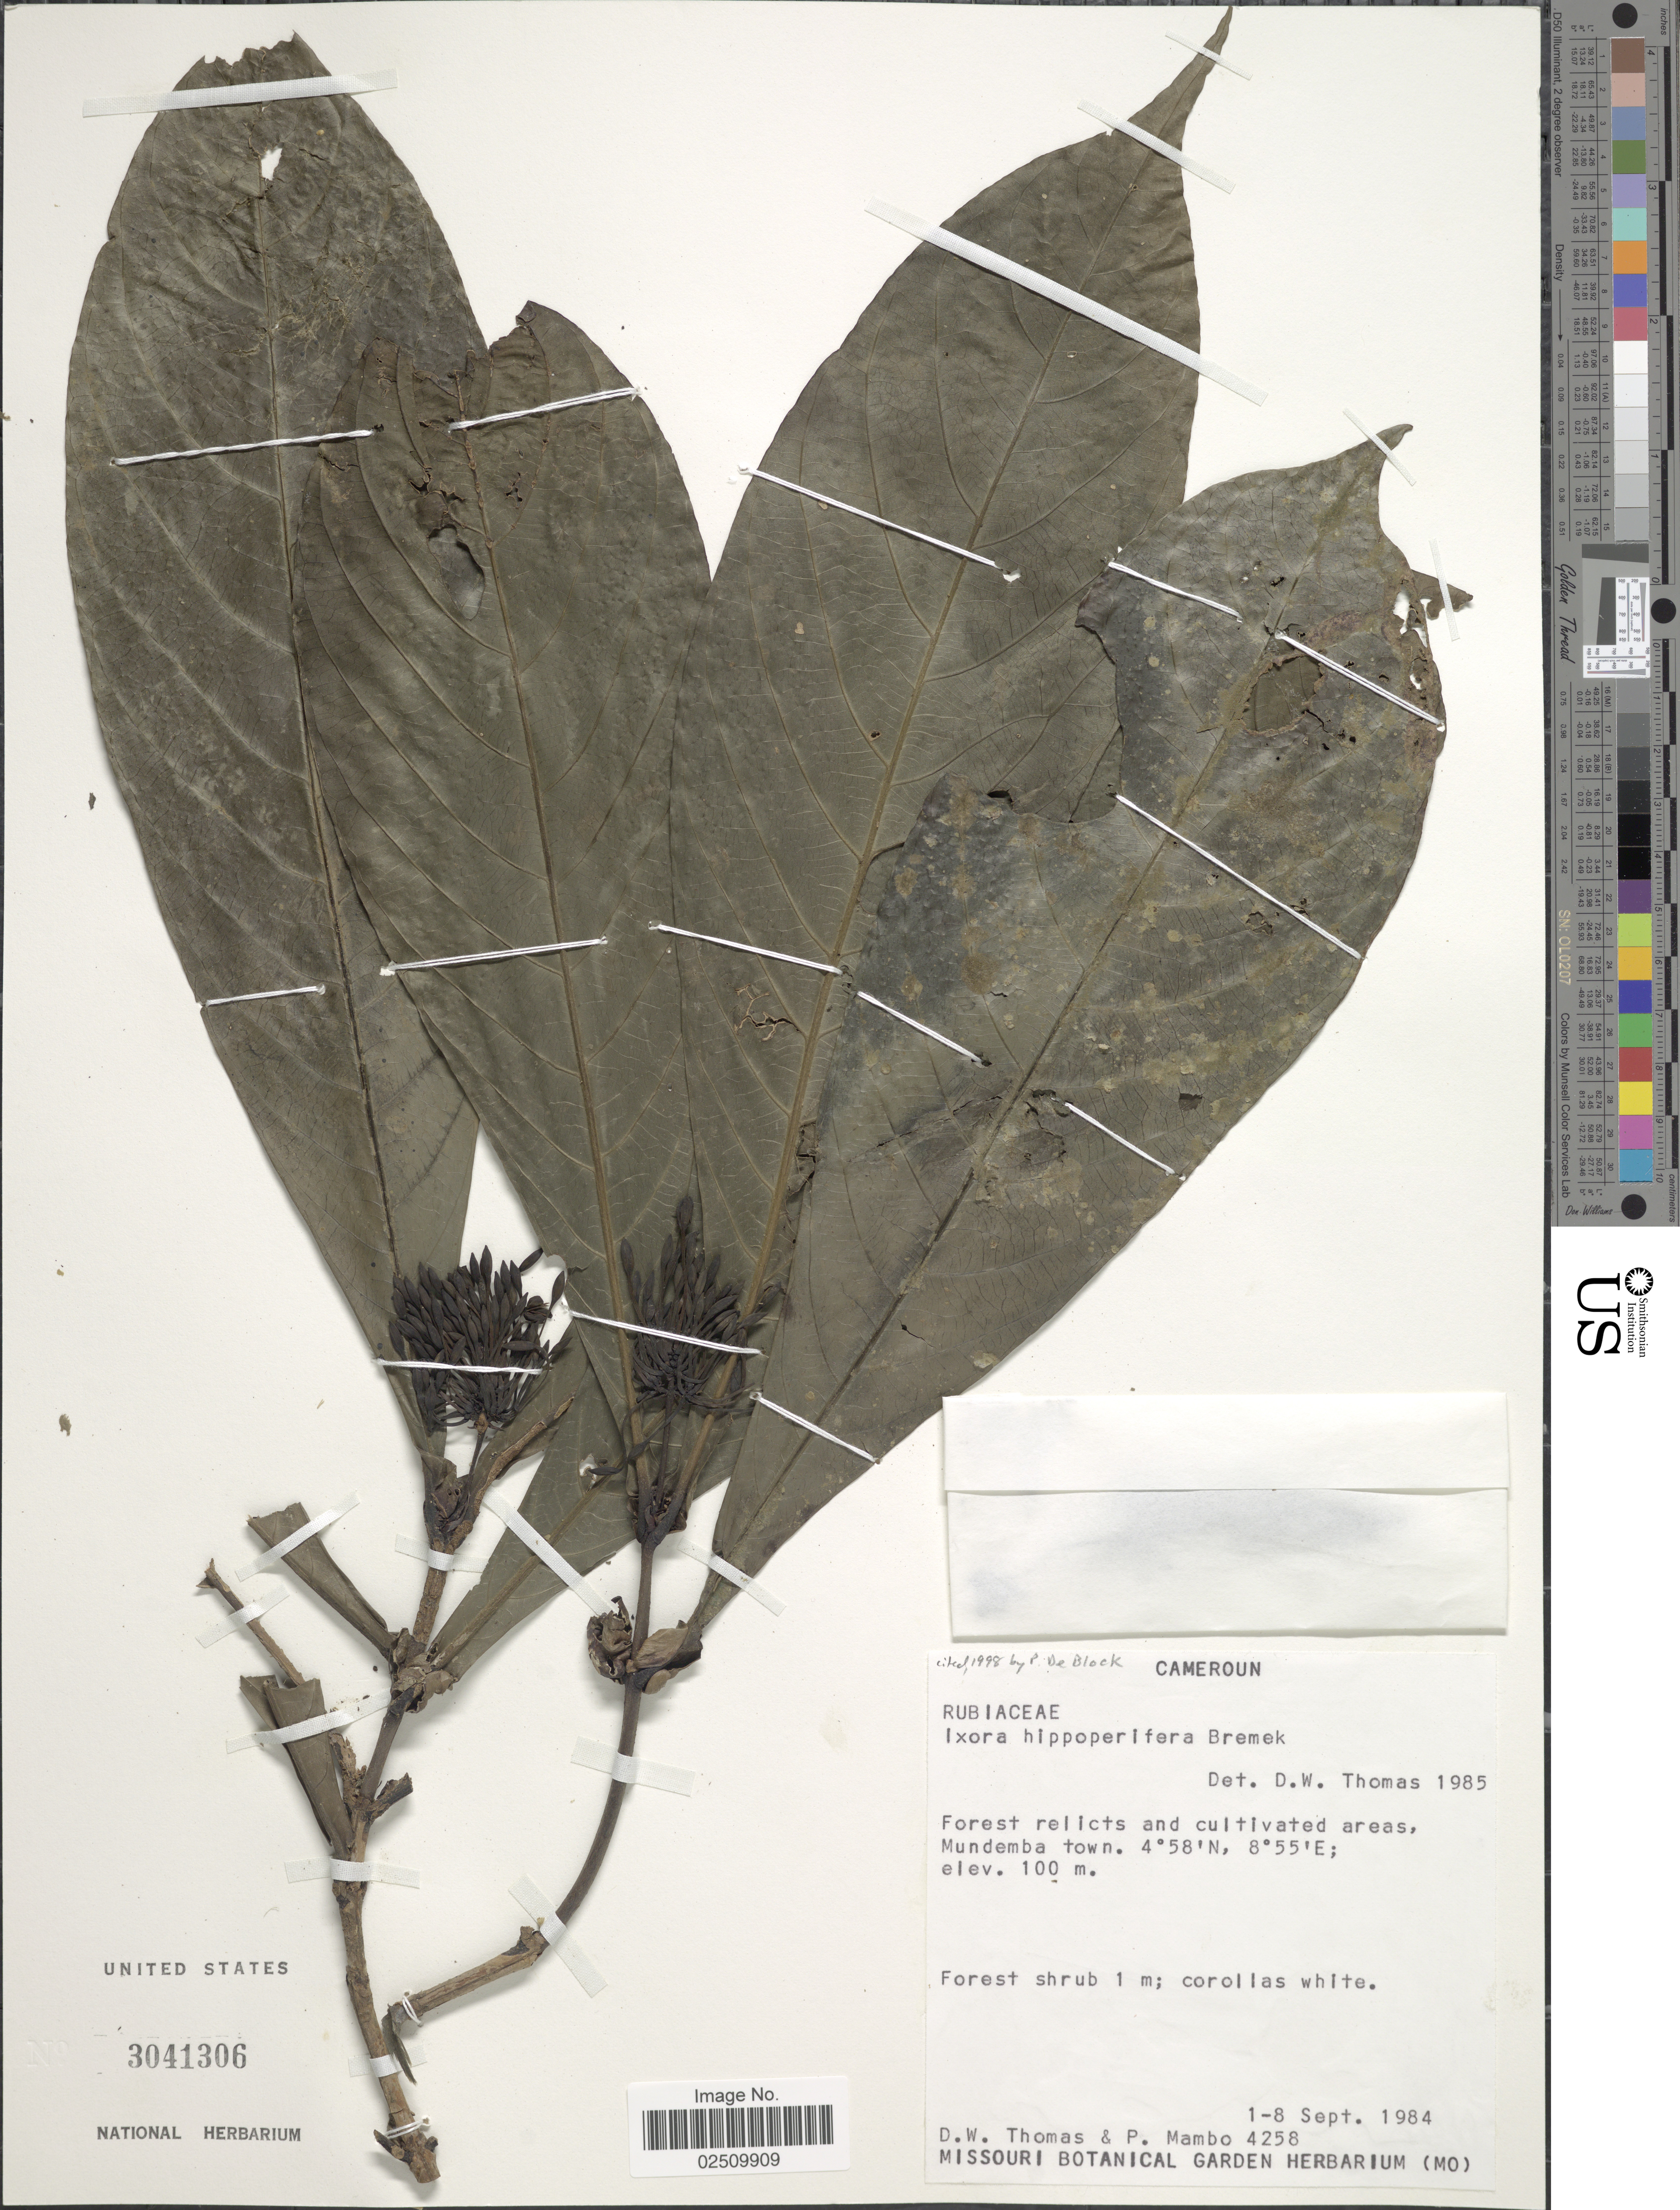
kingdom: Plantae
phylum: Tracheophyta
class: Magnoliopsida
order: Gentianales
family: Rubiaceae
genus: Ixora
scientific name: Ixora hippoperifera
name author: Bremek.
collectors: D. W. Thomas & P. Mambo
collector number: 4258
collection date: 1984-09-01/1984-09-08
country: Cameroon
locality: Forest relicts and cultivated areas, Mundemba town.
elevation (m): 100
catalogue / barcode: US 3041306